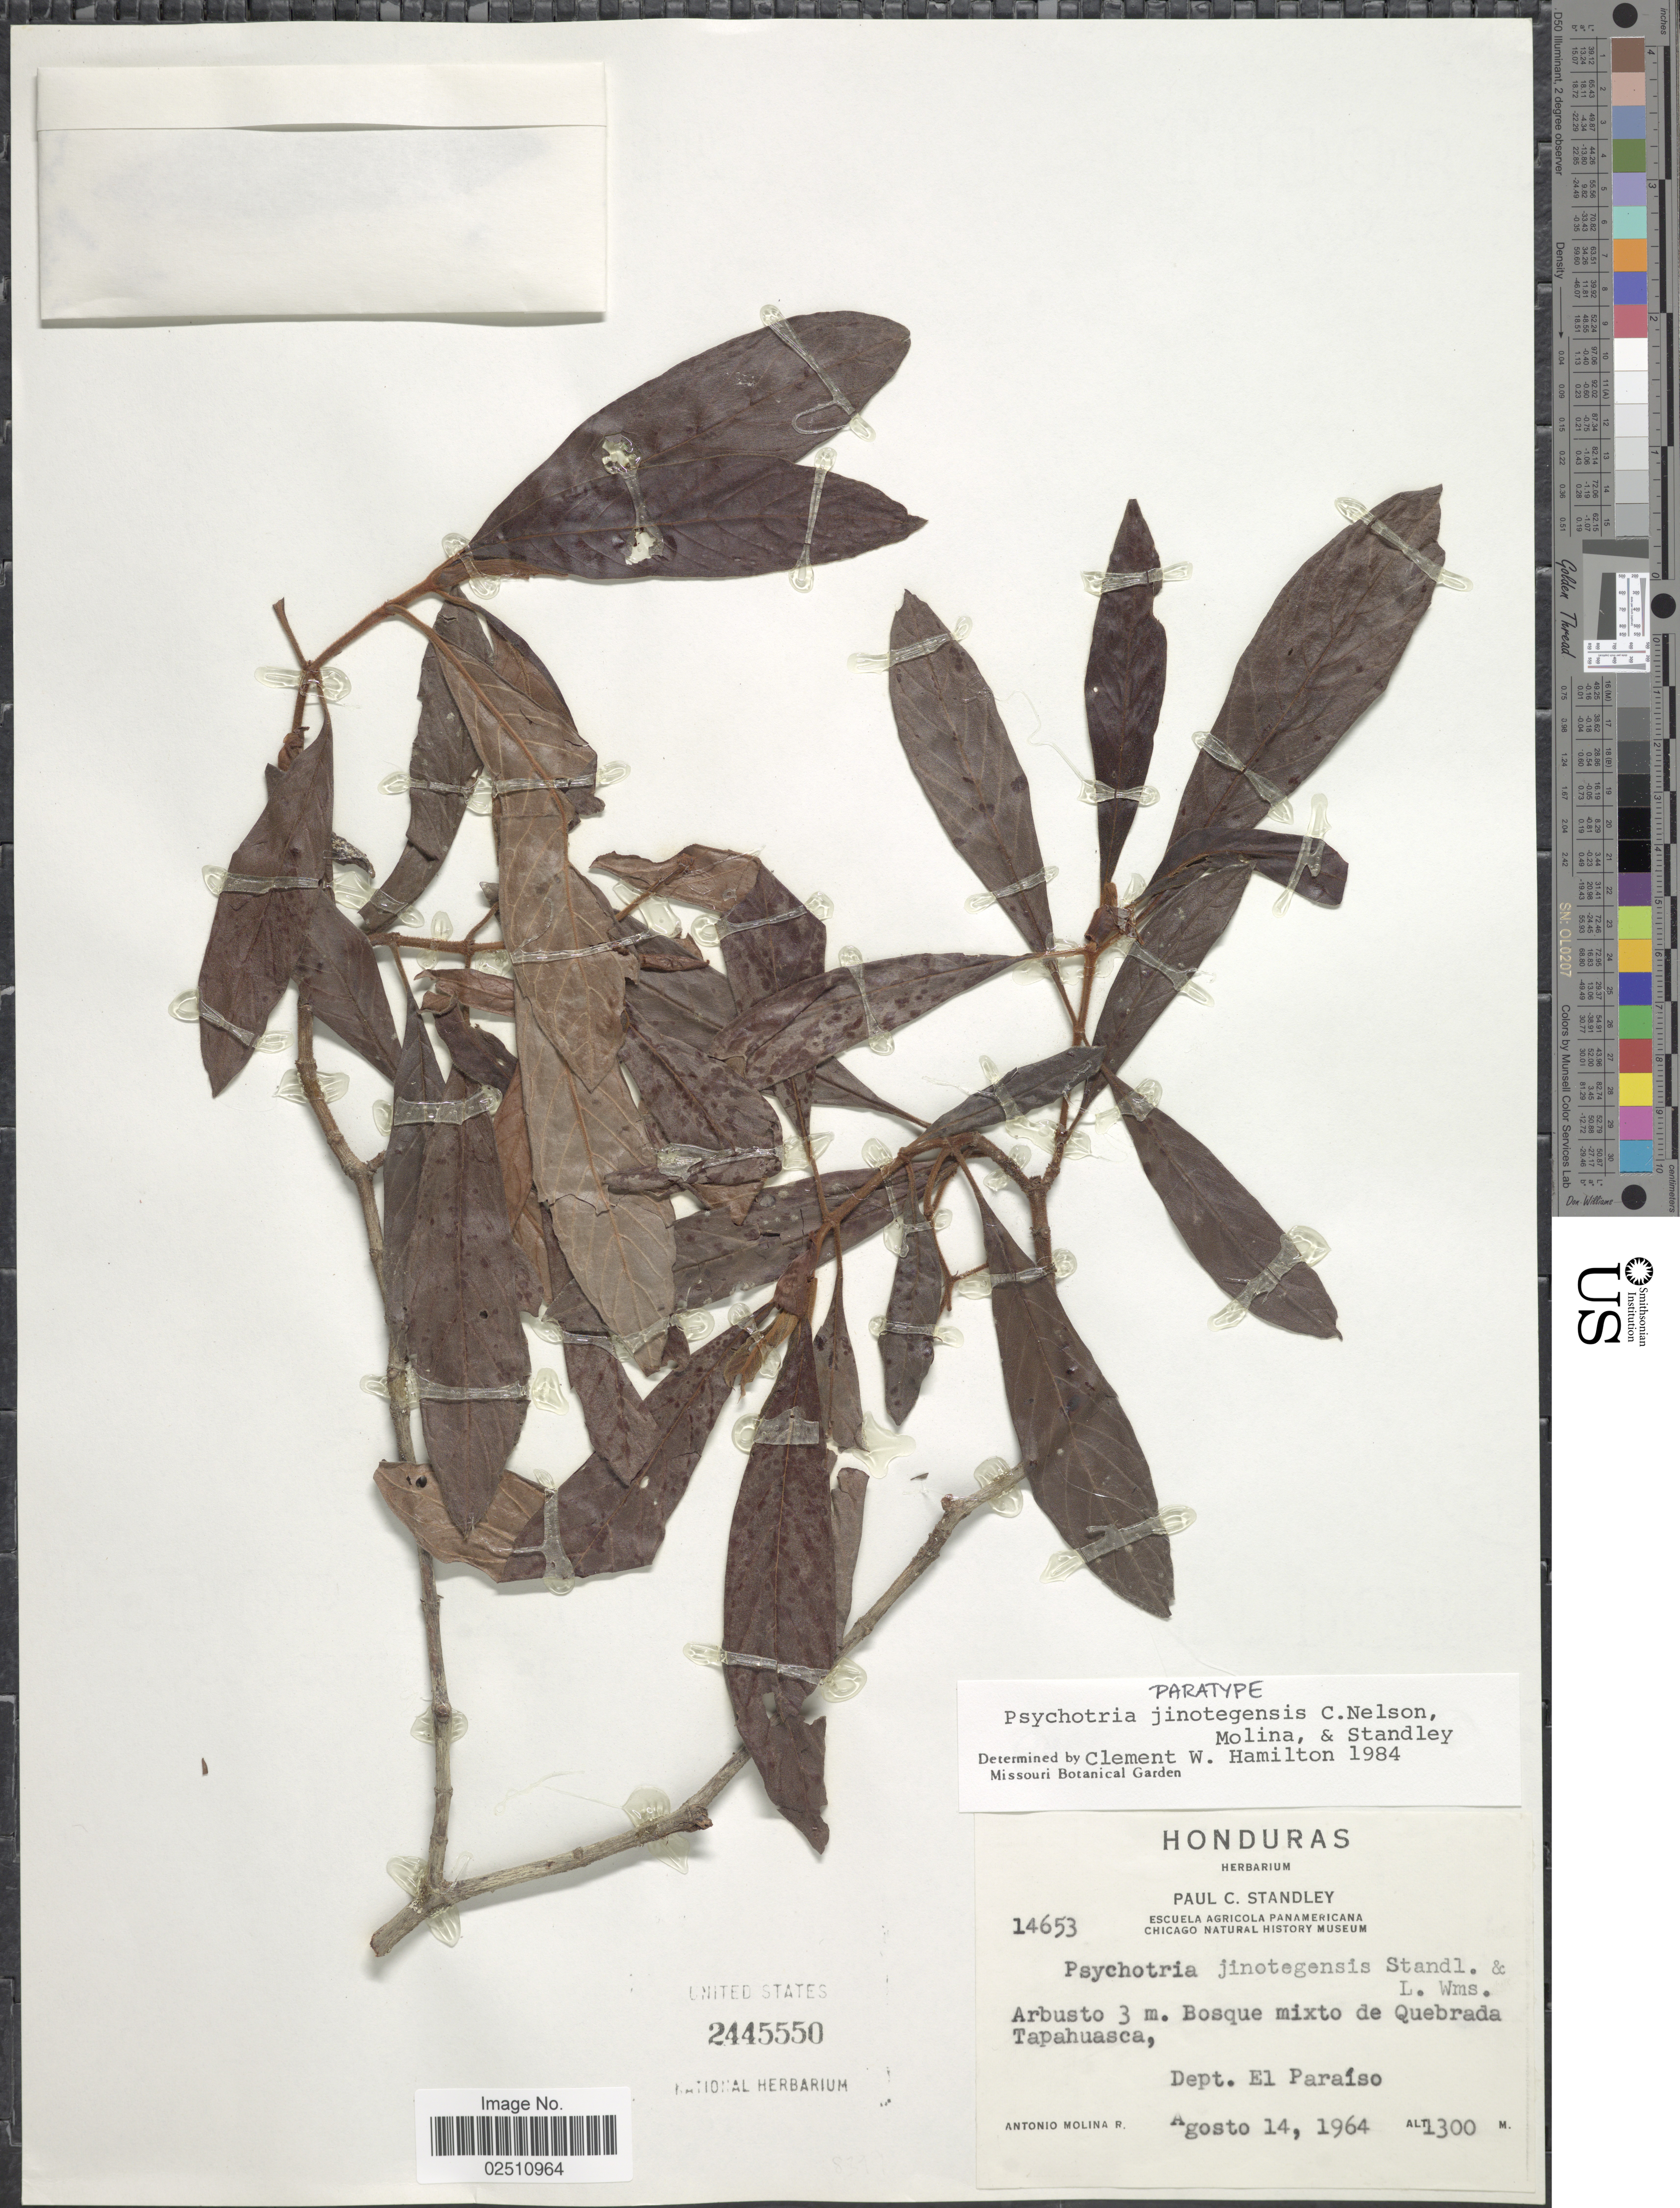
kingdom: Plantae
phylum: Tracheophyta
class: Magnoliopsida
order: Gentianales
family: Rubiaceae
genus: Psychotria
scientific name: Psychotria jinotegensis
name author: C. Nelson et al.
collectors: A. Molina R.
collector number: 14653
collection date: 1964-08-14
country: Honduras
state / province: El Paraíso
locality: Bosque mixto de Quebrada Tapahuasca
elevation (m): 1300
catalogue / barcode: US 2445550